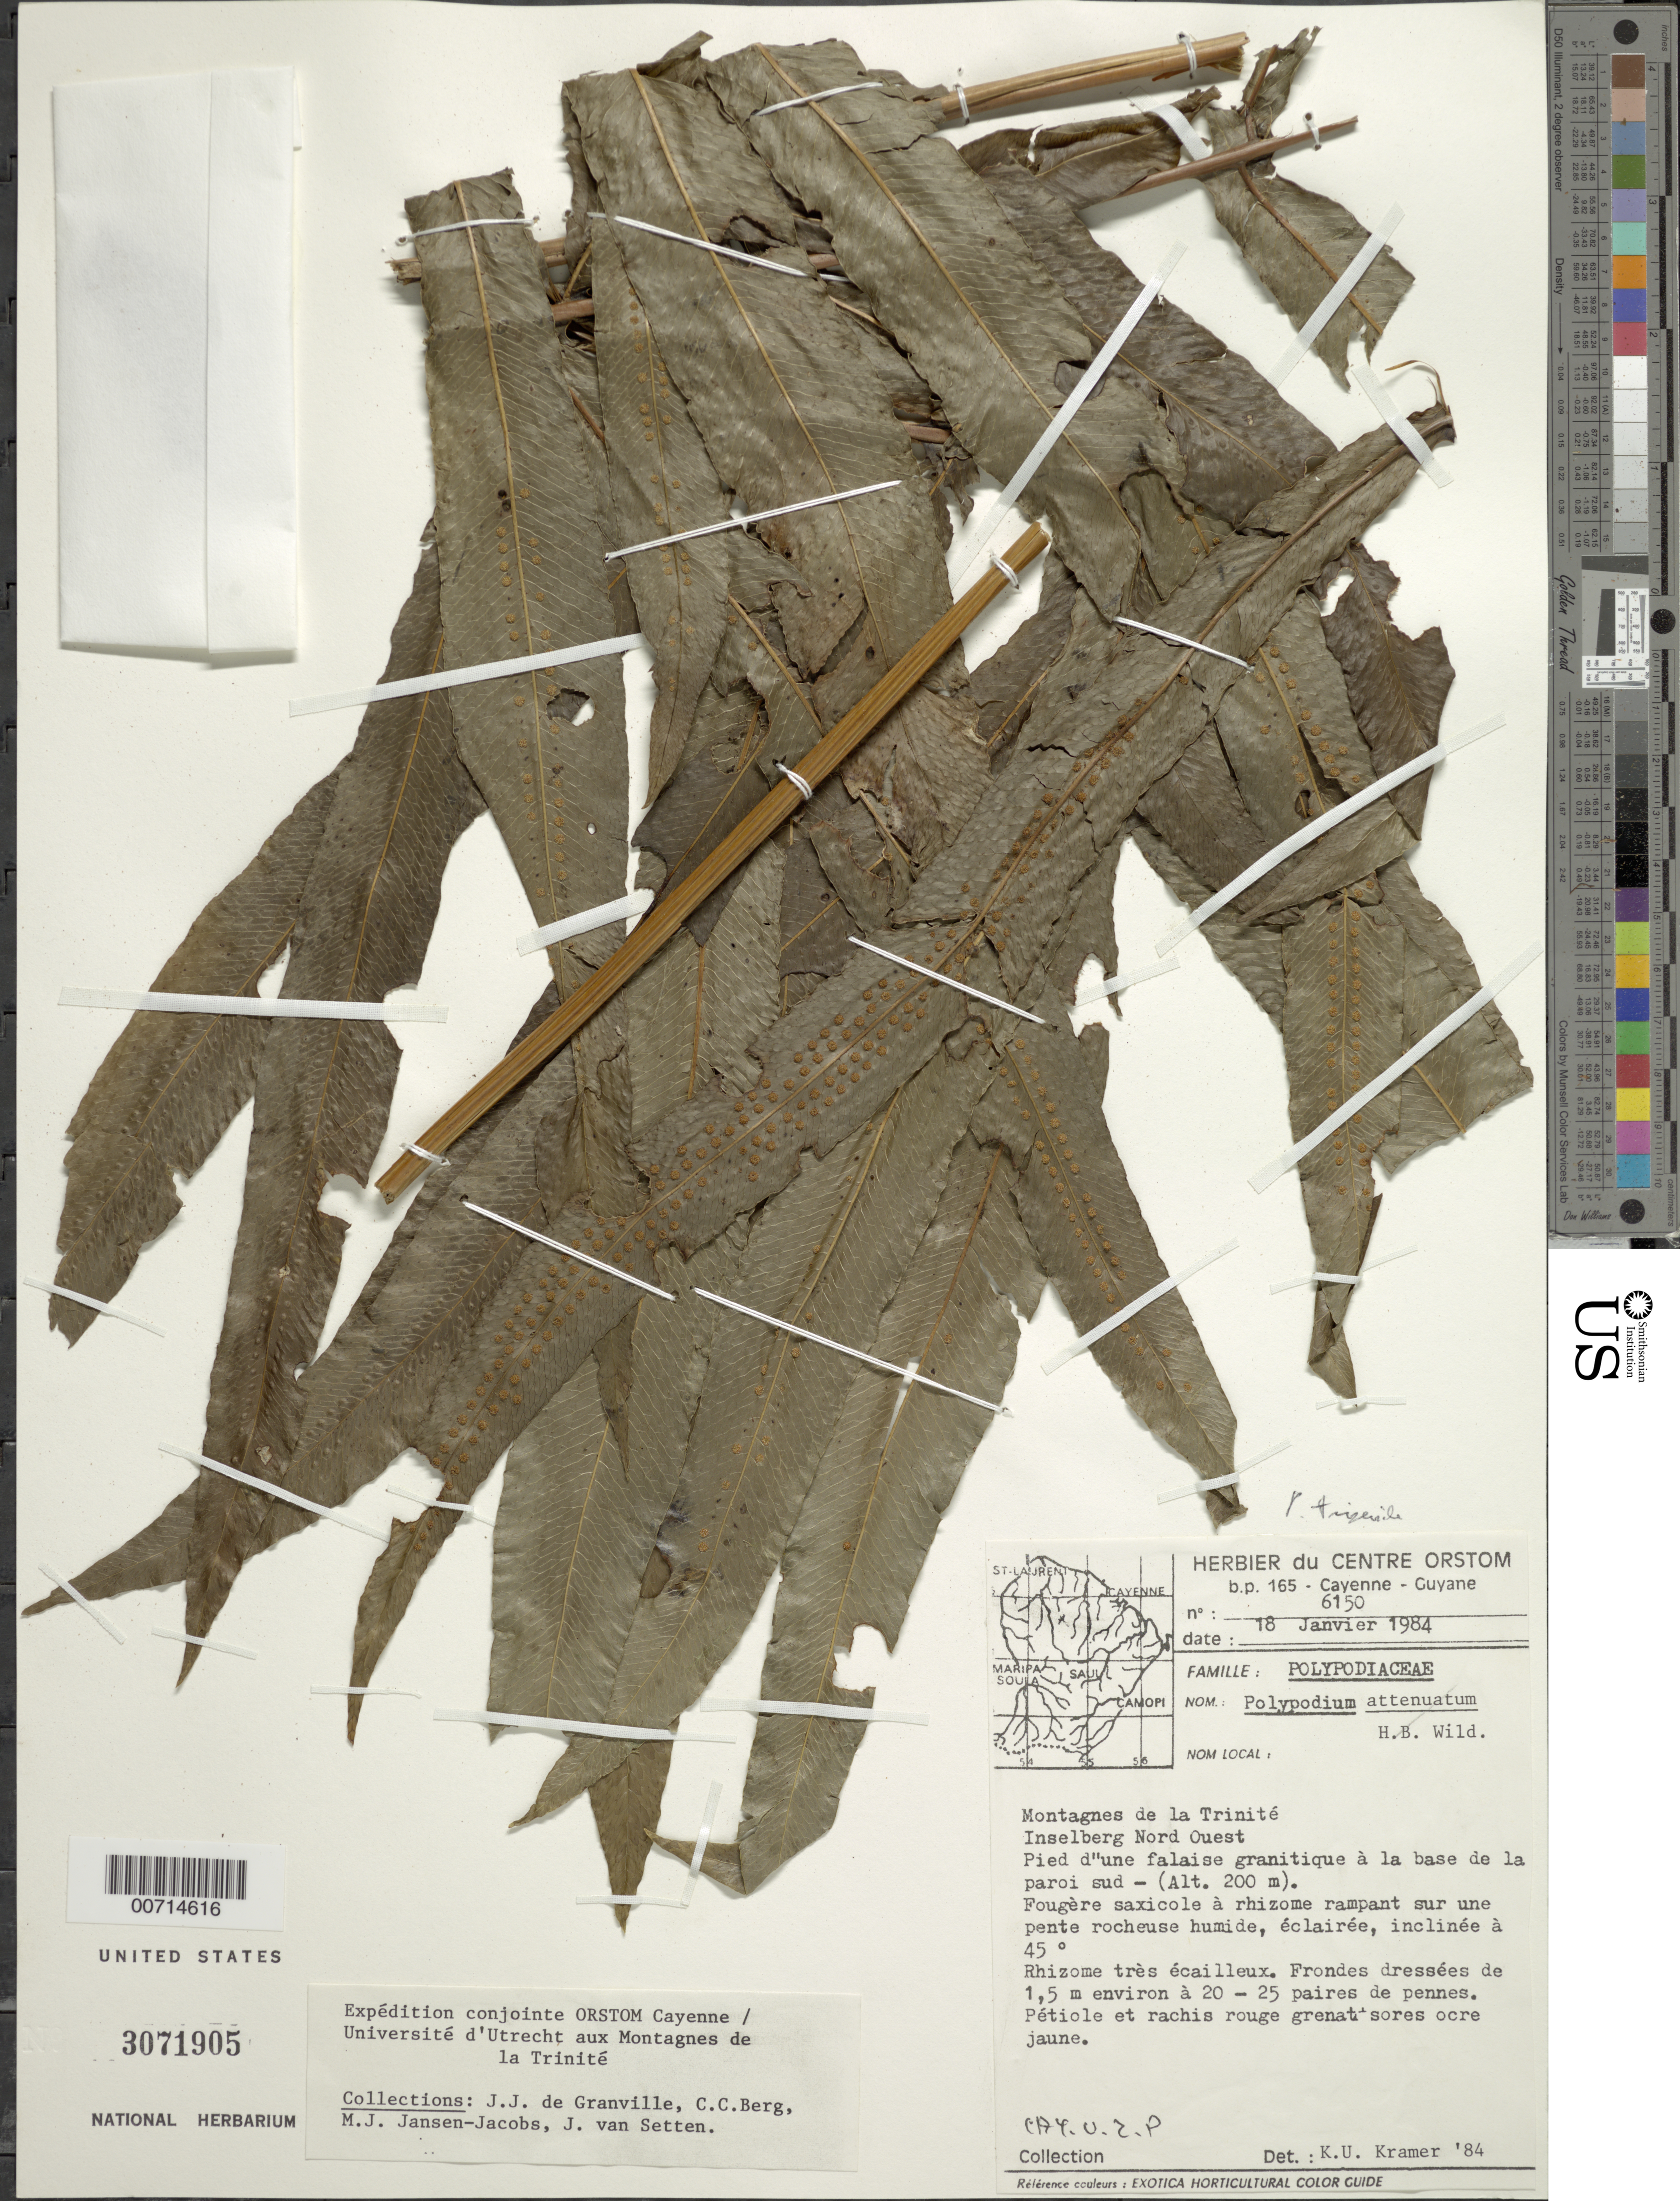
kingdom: Plantae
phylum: Tracheophyta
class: Polypodiopsida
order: Polypodiales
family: Polypodiaceae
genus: Serpocaulon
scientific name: Serpocaulon triseriale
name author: (Sw.) A.R. Sm.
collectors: J.-J. de Granville, C. C. Berg, M. J. Jansen-Jacobs & J. van Setten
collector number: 6150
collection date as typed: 18-Jan-84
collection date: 1984-01-18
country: French Guiana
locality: Montagnes de la Trinité, inselberg NW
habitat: Pied d'une falaise granitique a la base de la paroi sud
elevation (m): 200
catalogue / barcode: US 3071905